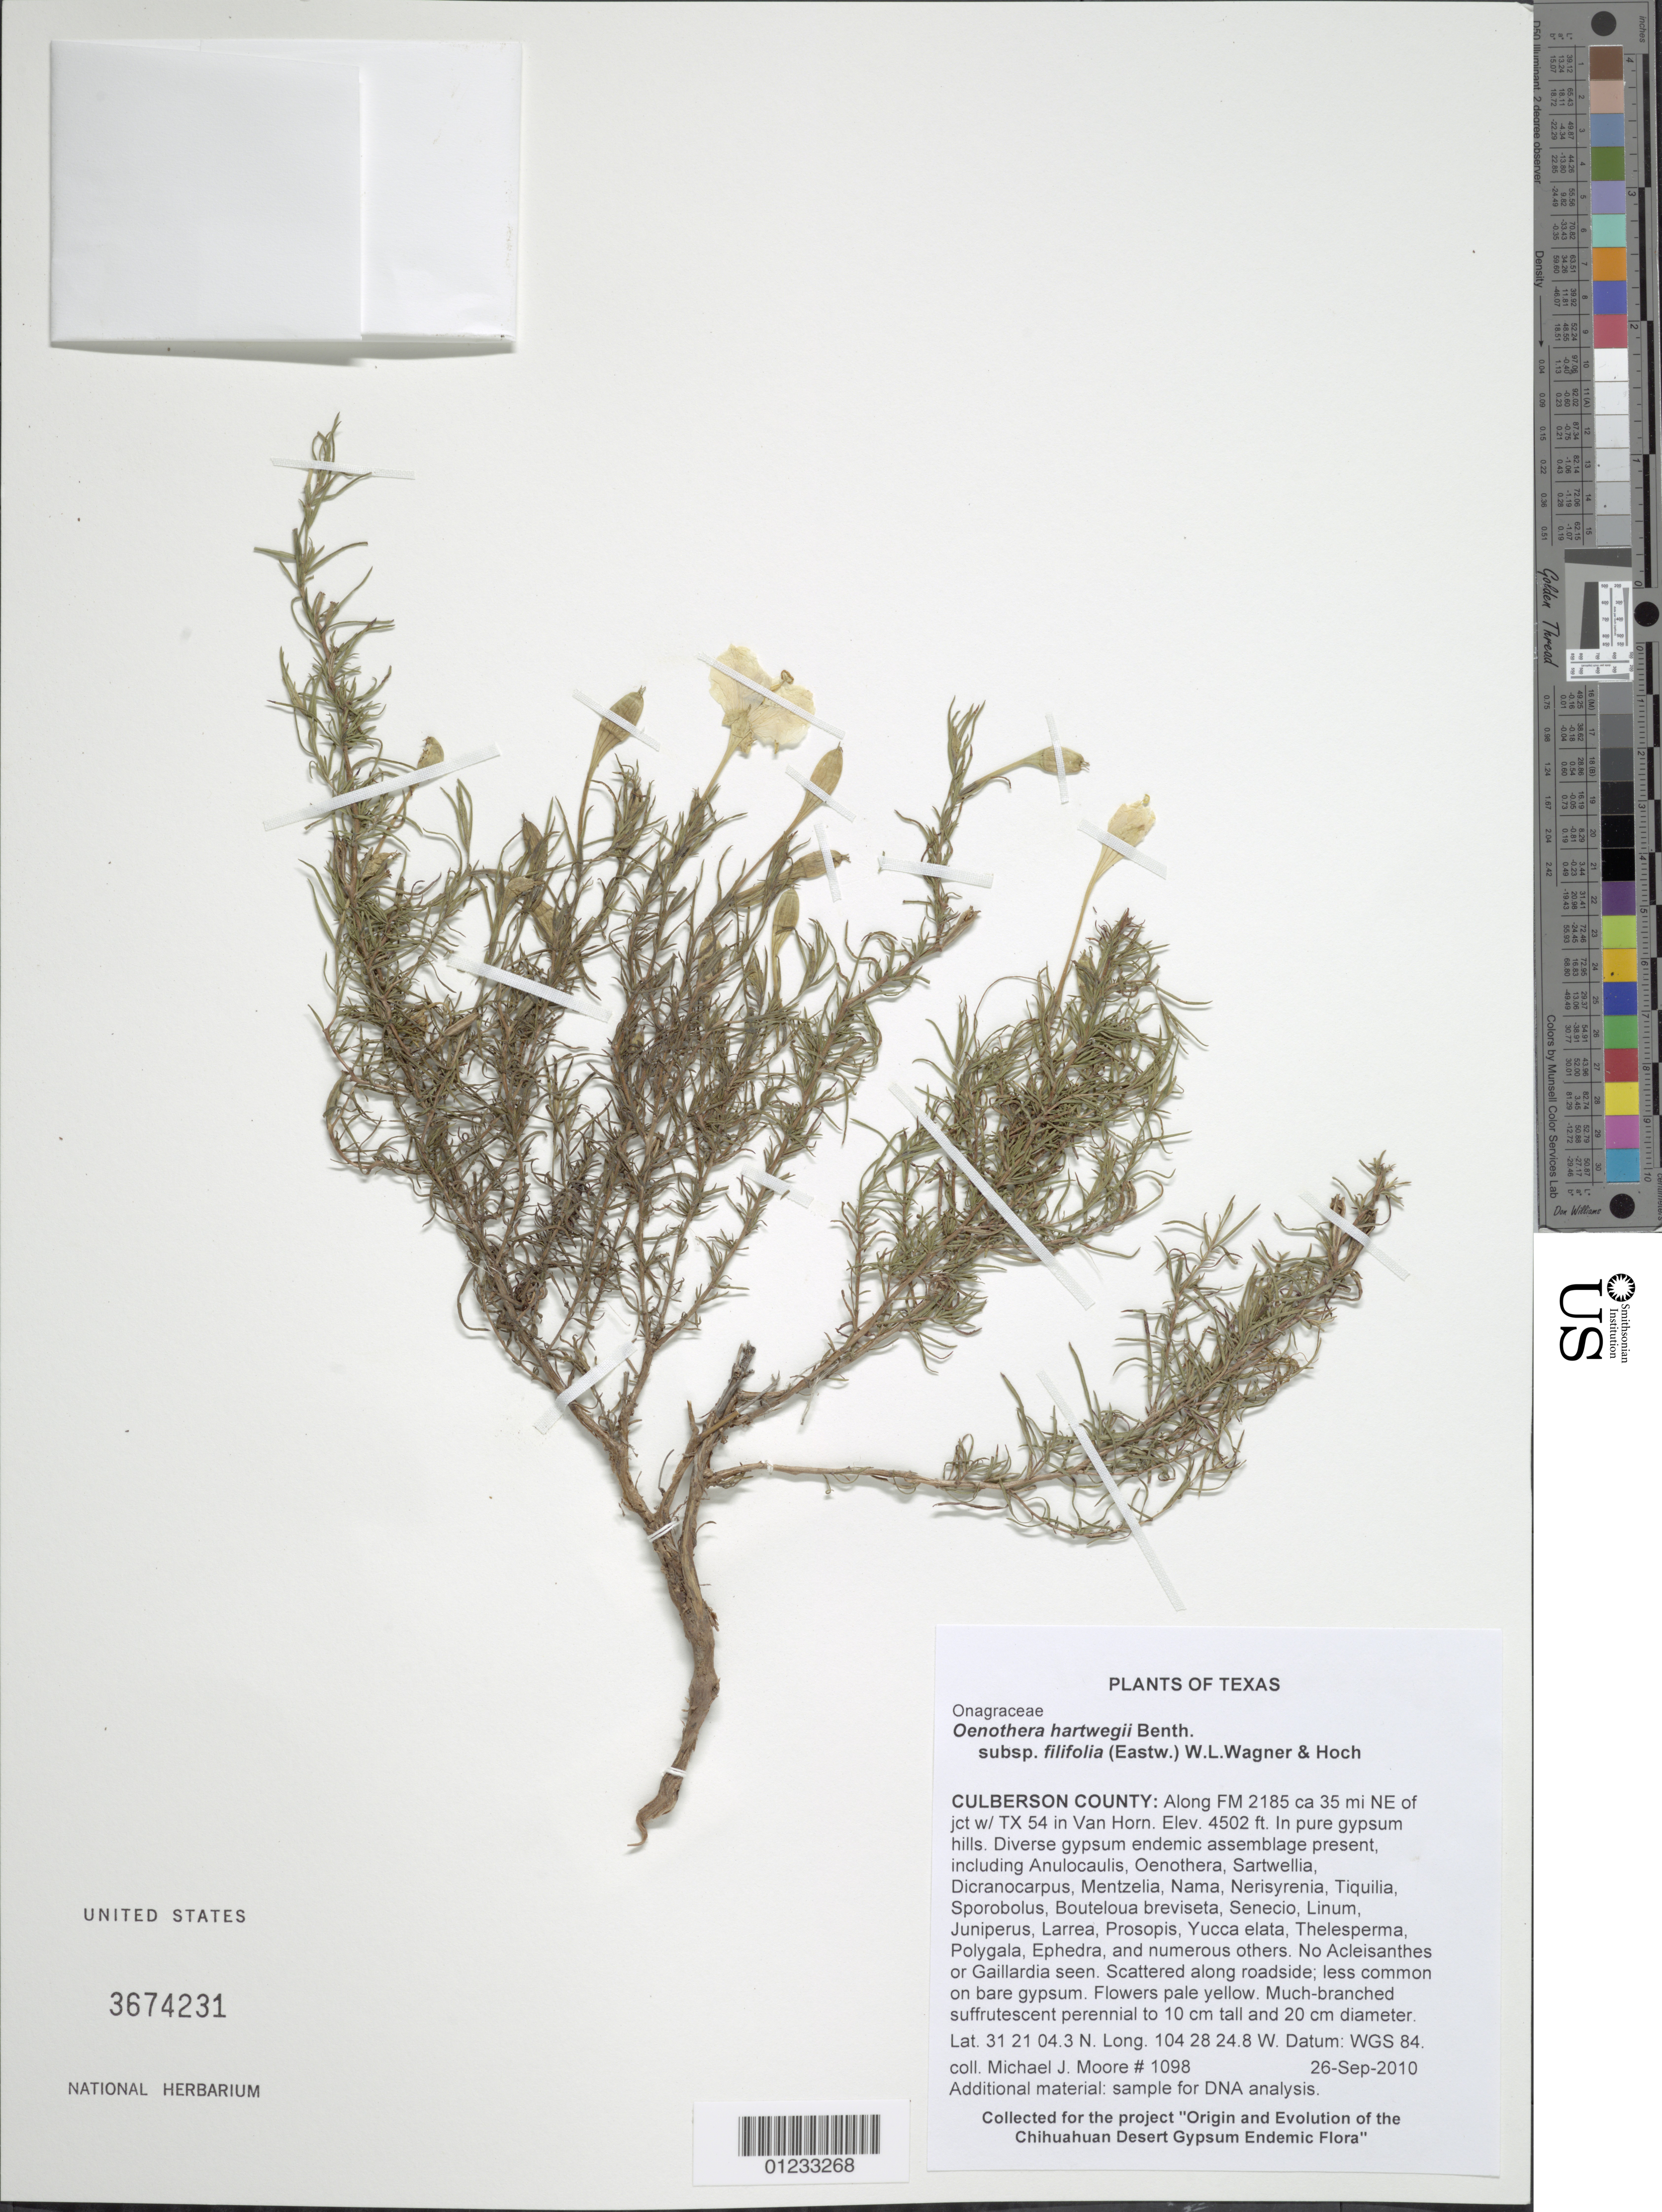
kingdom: Plantae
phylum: Tracheophyta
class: Magnoliopsida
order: Myrtales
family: Onagraceae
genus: Oenothera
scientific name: Oenothera hartwegii subsp. filifolia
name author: (Eastw.) W.L. Wagner & Hoch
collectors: M. J. Moore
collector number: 1098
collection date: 2006-09-25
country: United States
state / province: Texas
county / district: Culberson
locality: Along FM 2185 ca 35 mi NE of jct w/ TX 54 in Van Horn.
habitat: In pure gypsum hills. Diverse gypsum endemic assemblage present, including Anulocaulis, Oenothera, Sartwellia, Dicranocarpus, Mentzelia, Nama, Nerisyrenia, Tiquilia, Sporobolus, Bouteloua breviseta, Senecio, Linum, Juniperus, Larrea, Prosopis, Yucca elat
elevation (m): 1372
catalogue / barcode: US 3674231